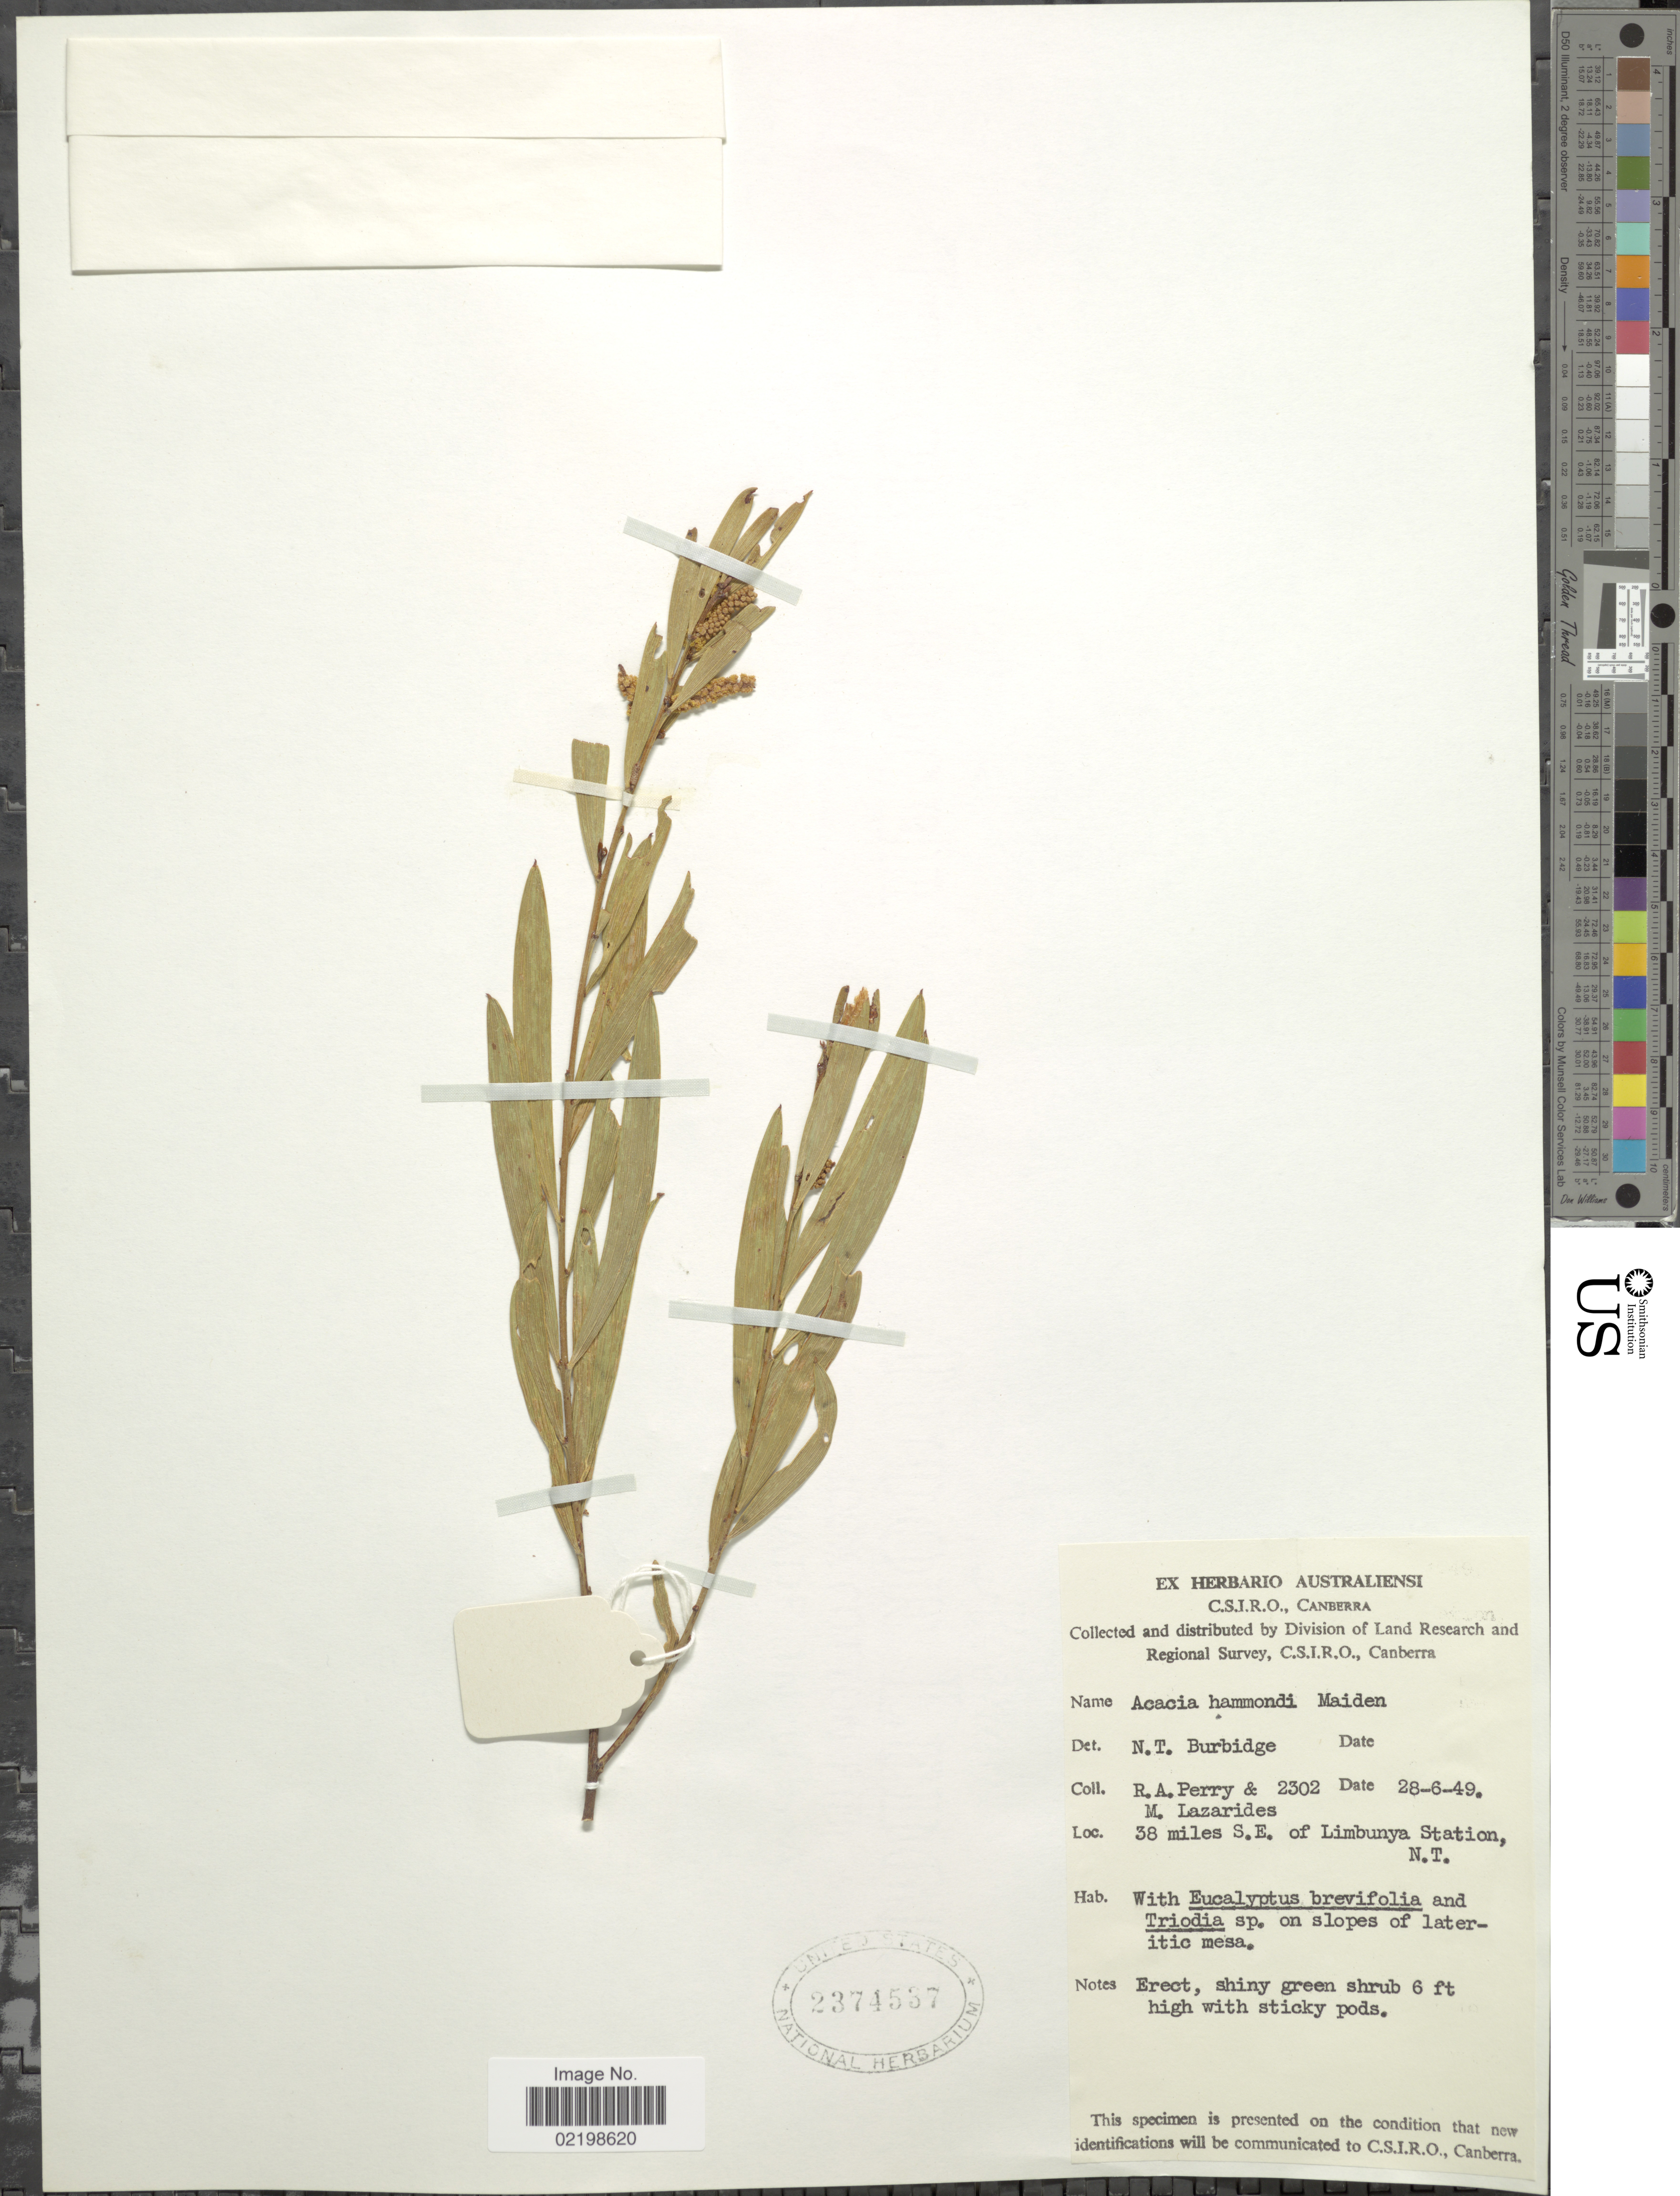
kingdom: Plantae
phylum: Tracheophyta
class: Magnoliopsida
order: Fabales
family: Fabaceae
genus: Acacia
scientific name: Acacia hammondii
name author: Maiden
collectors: Perry, R. A. & M. Lazarides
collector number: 2302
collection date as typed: Transcribed d/m/y: 26/6/49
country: Australia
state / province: Northern Territory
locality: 38 mles S. E. of Limbunya Station, N. T.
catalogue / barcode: US 2374537